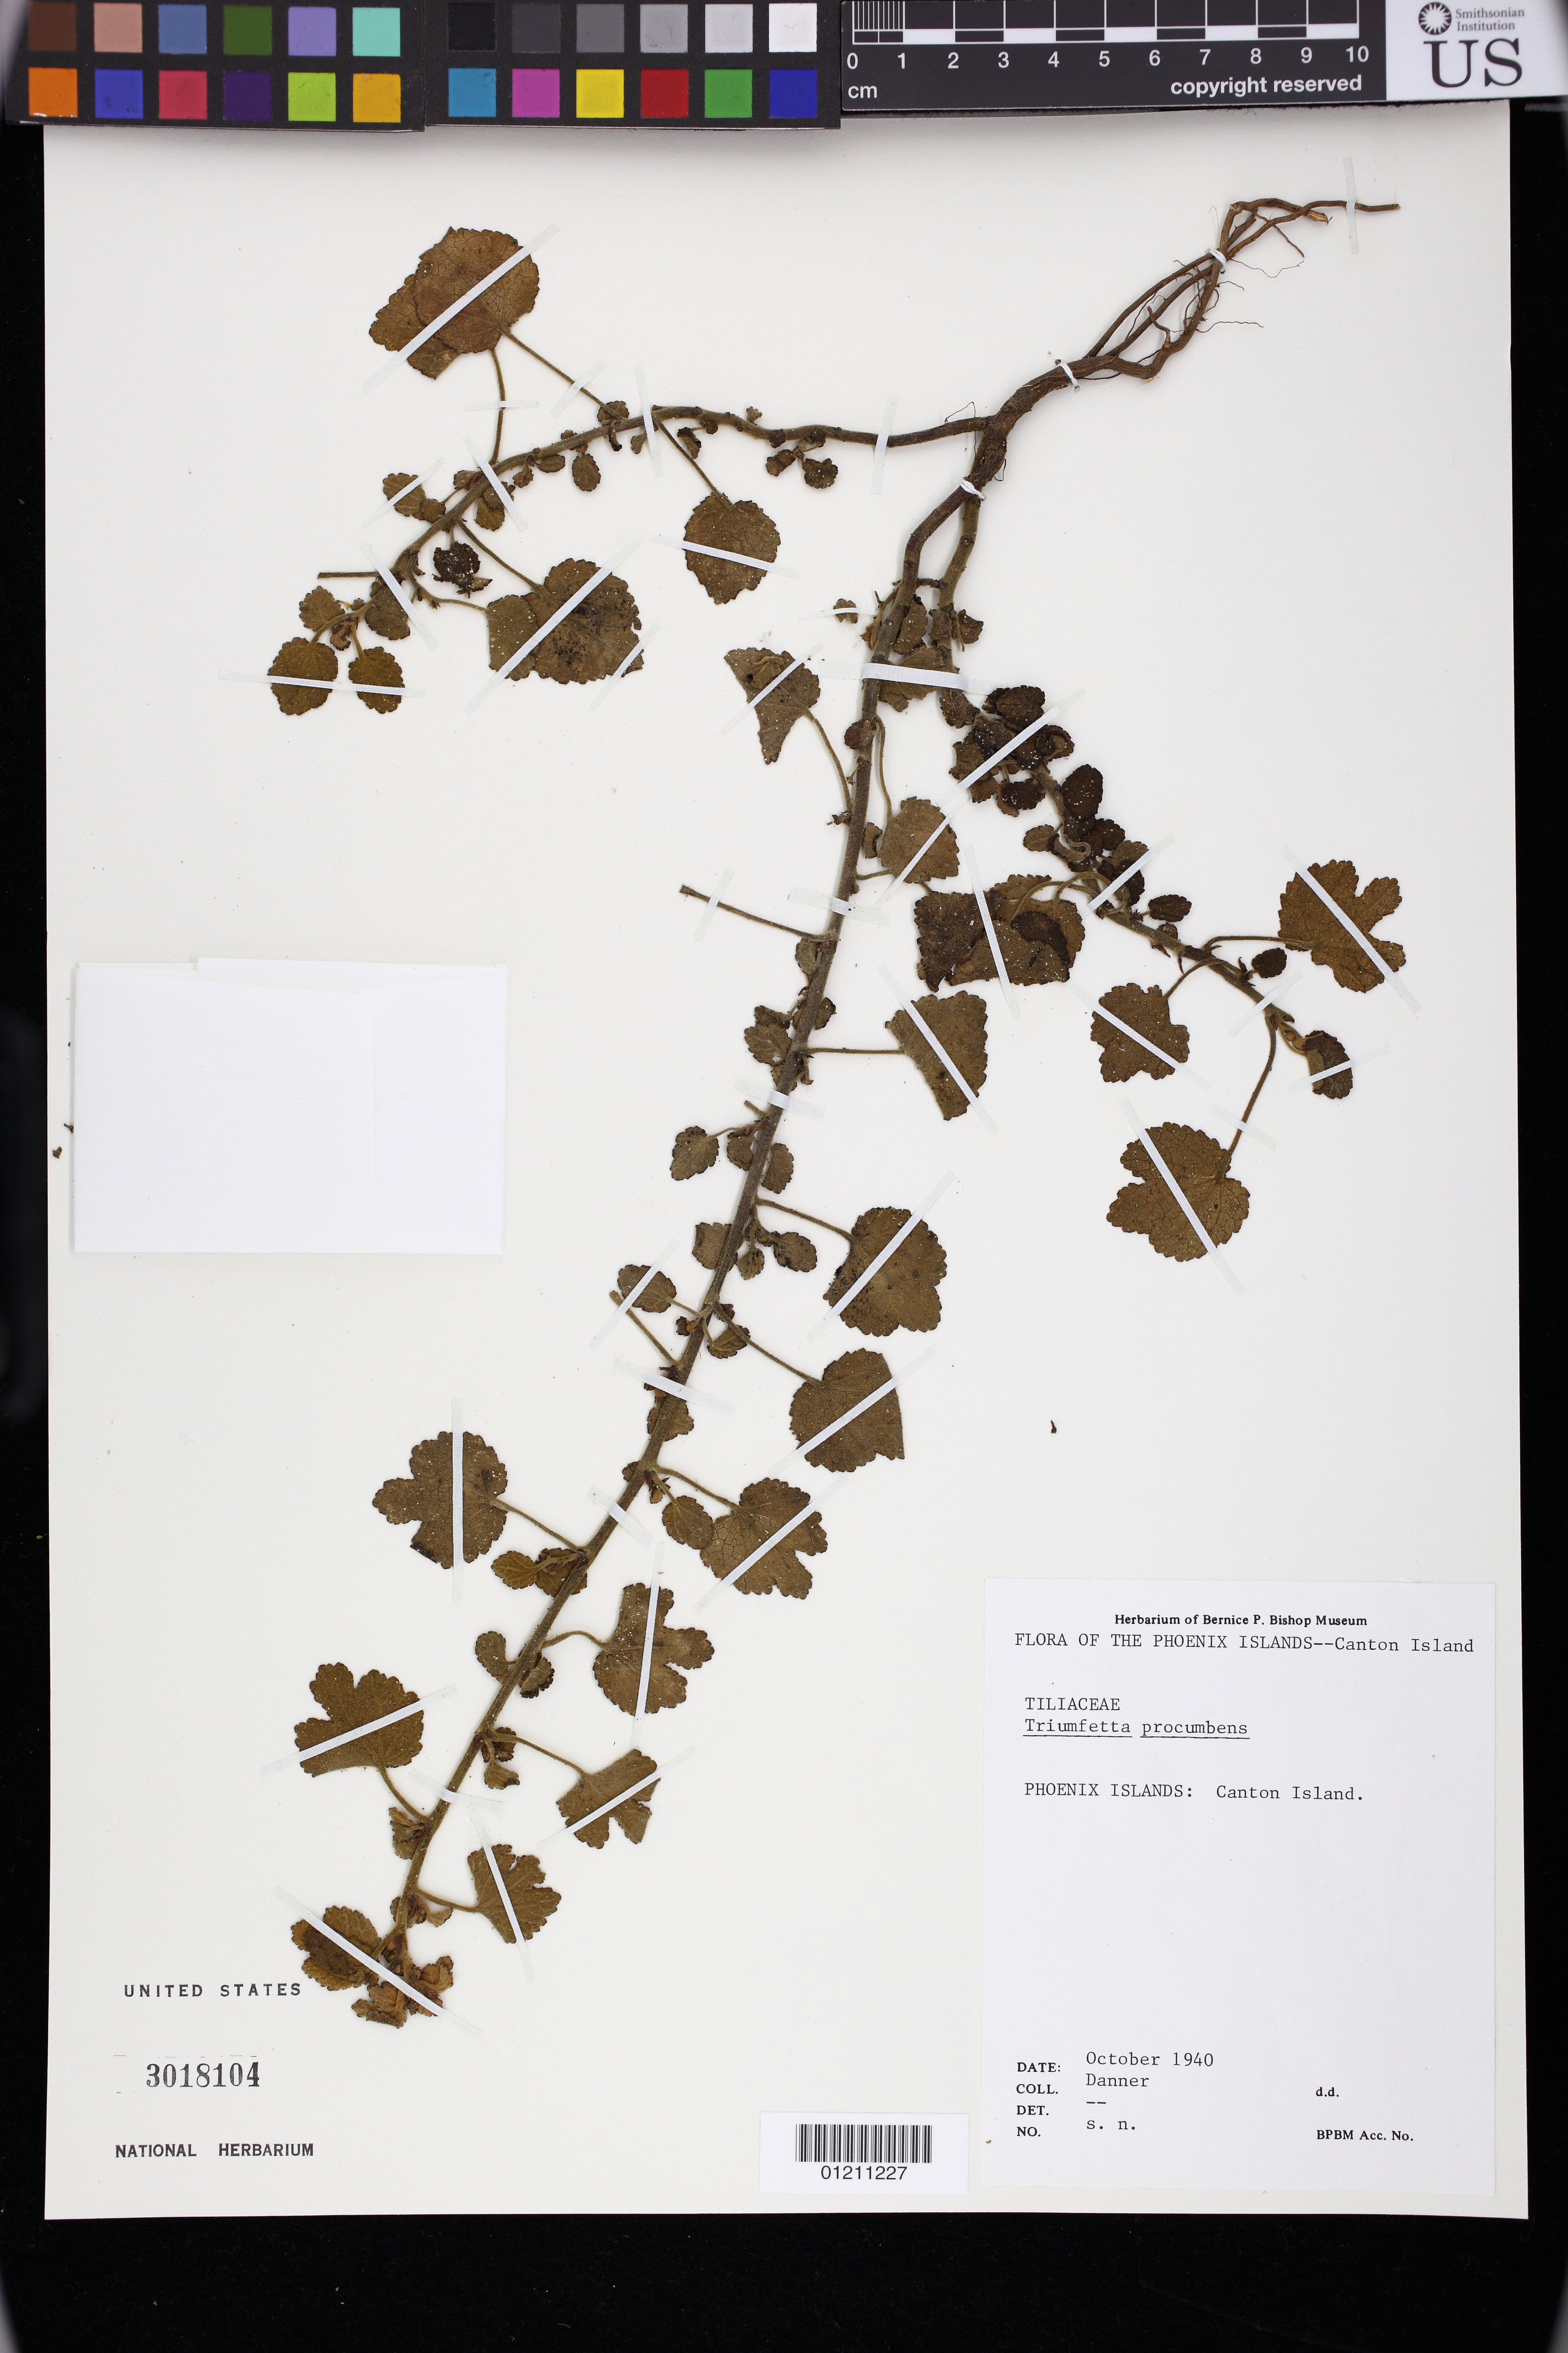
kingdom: Plantae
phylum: Tracheophyta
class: Magnoliopsida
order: Malvales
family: Malvaceae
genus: Triumfetta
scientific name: Triumfetta procumbens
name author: G. Forst.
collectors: Danner, --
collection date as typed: Oct 1940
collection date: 1940-10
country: Kiribati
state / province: Phoenix Islands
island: Kanton [Canton] Atoll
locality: Canton Islet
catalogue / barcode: US 3018104